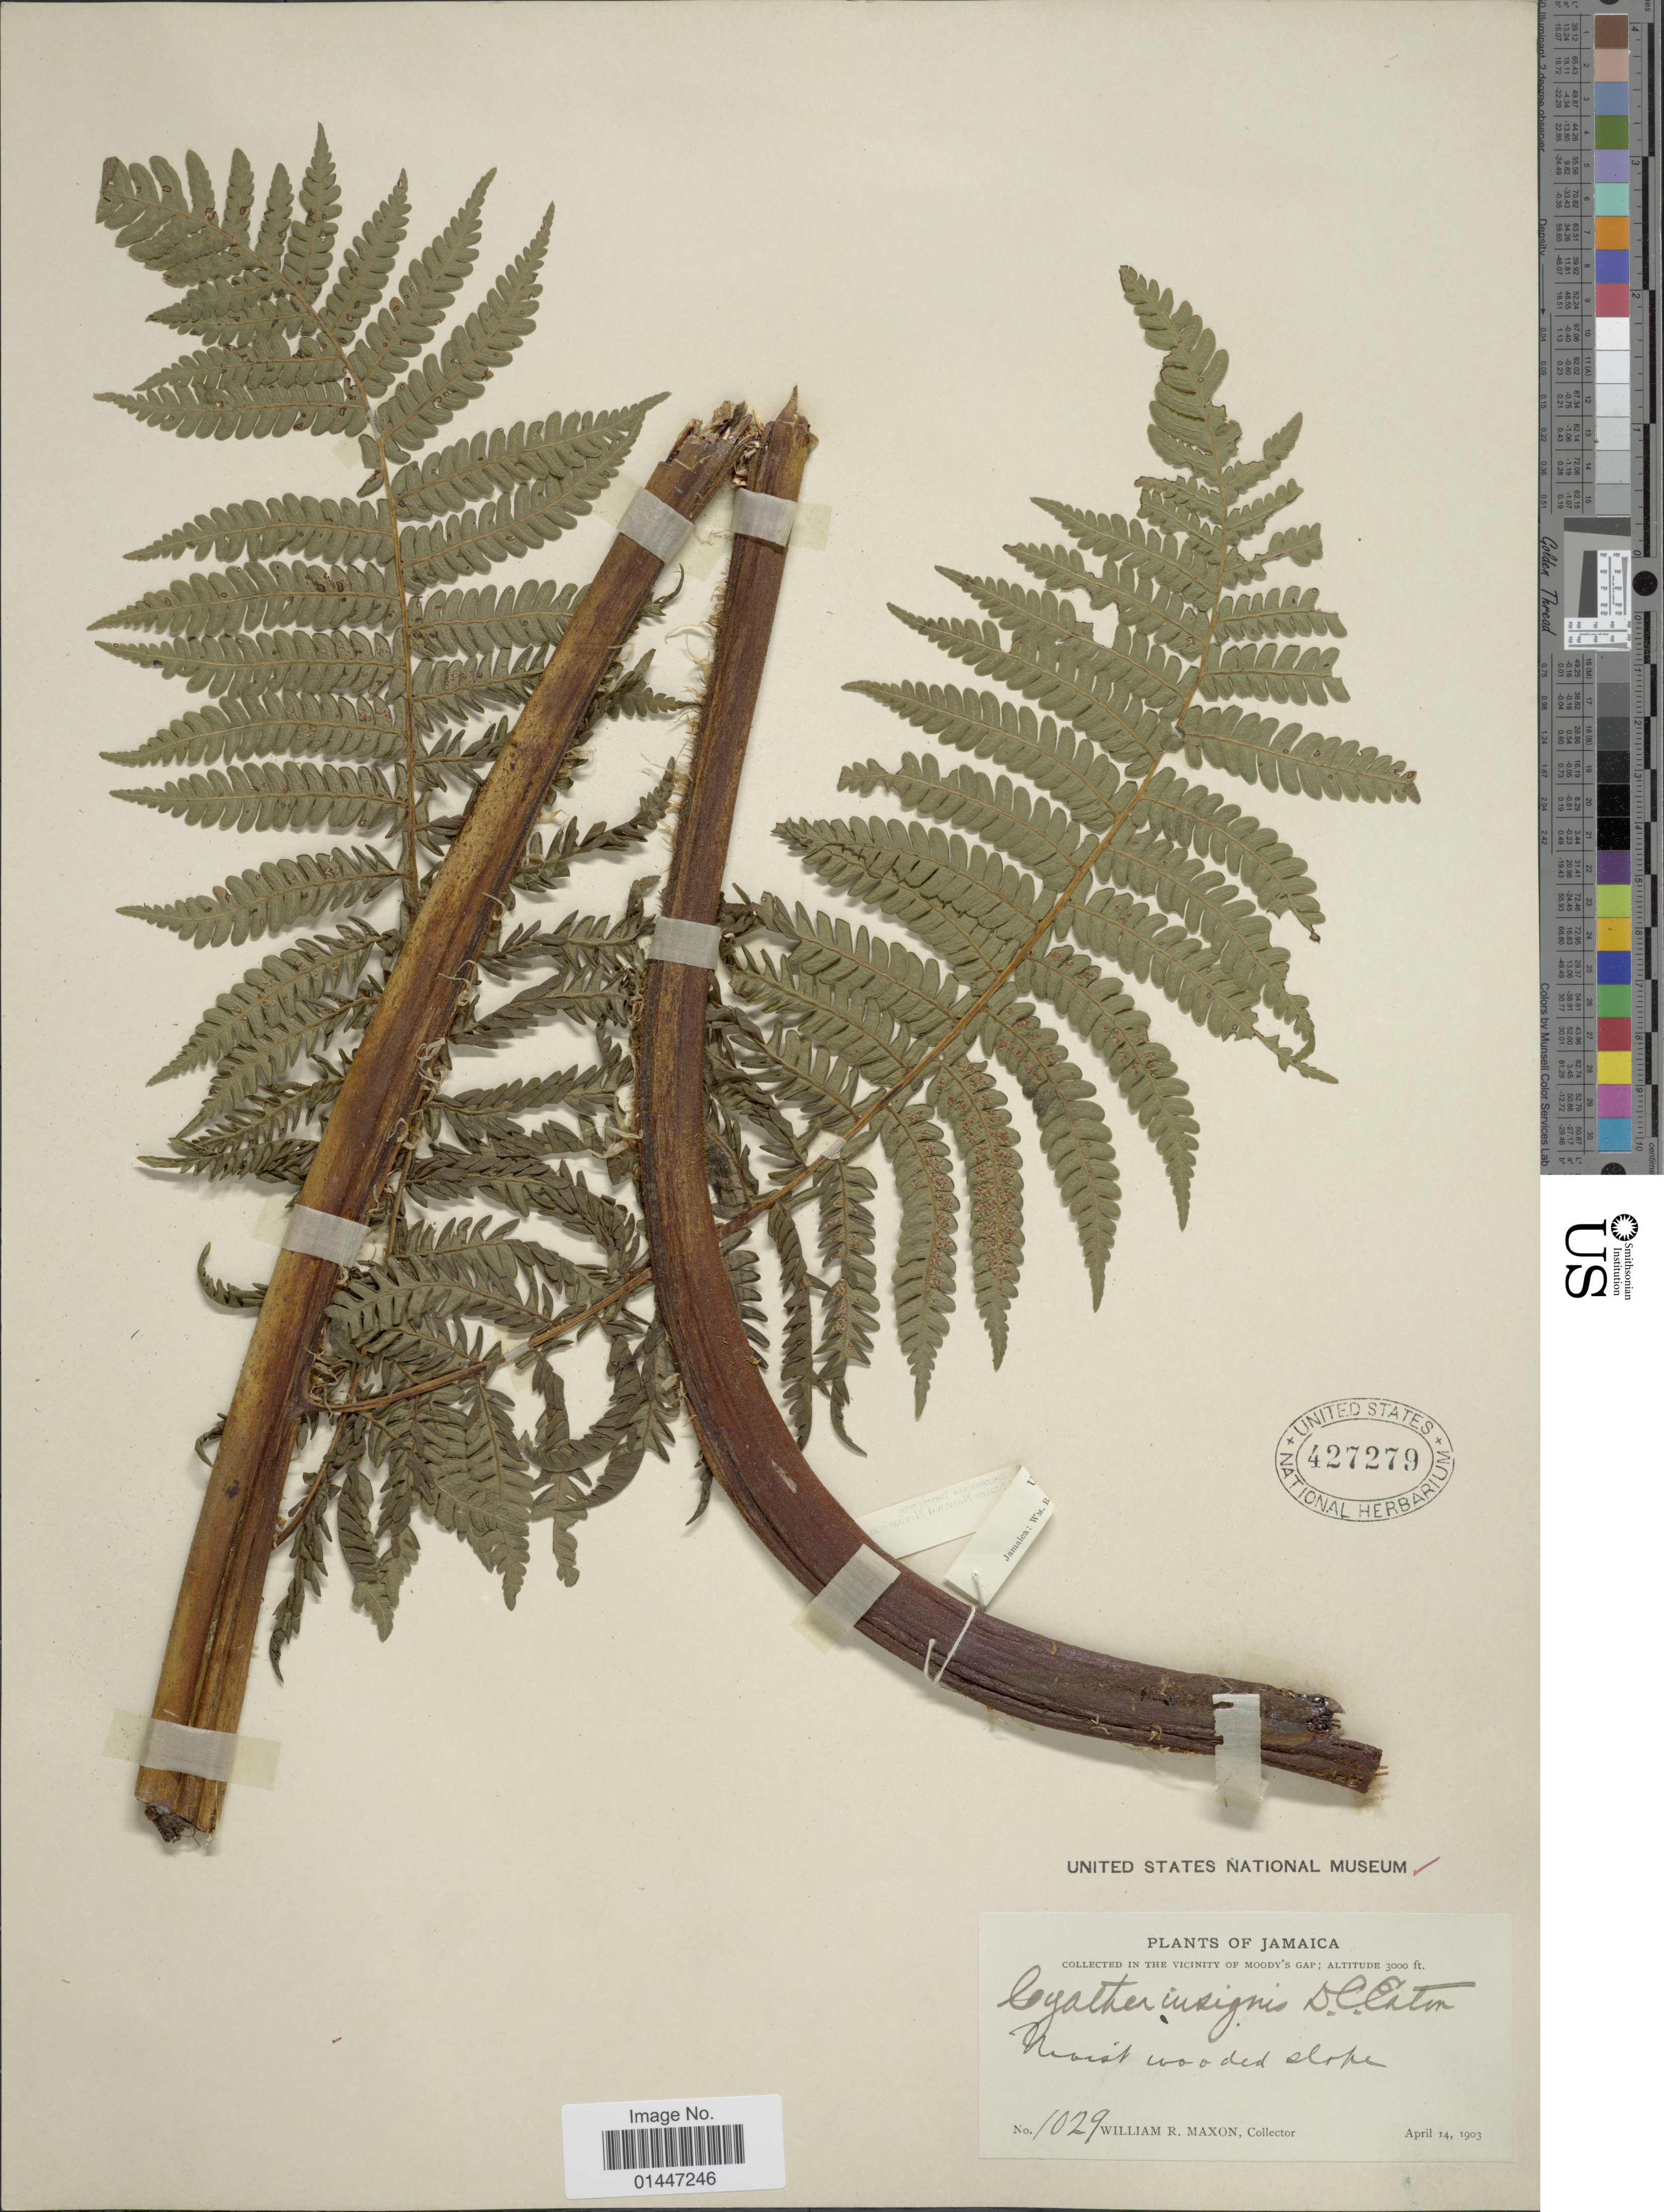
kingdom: Plantae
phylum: Tracheophyta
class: Polypodiopsida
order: Cyatheales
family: Cyatheaceae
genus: Sphaeropteris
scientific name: Sphaeropteris insignis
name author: (Eaton) R.M. Tryon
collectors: W. R. Maxon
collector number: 1029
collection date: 1903-04-14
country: Jamaica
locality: In the vicinity of Moody's Gap, moist wooded slopes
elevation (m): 914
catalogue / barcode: US 427279